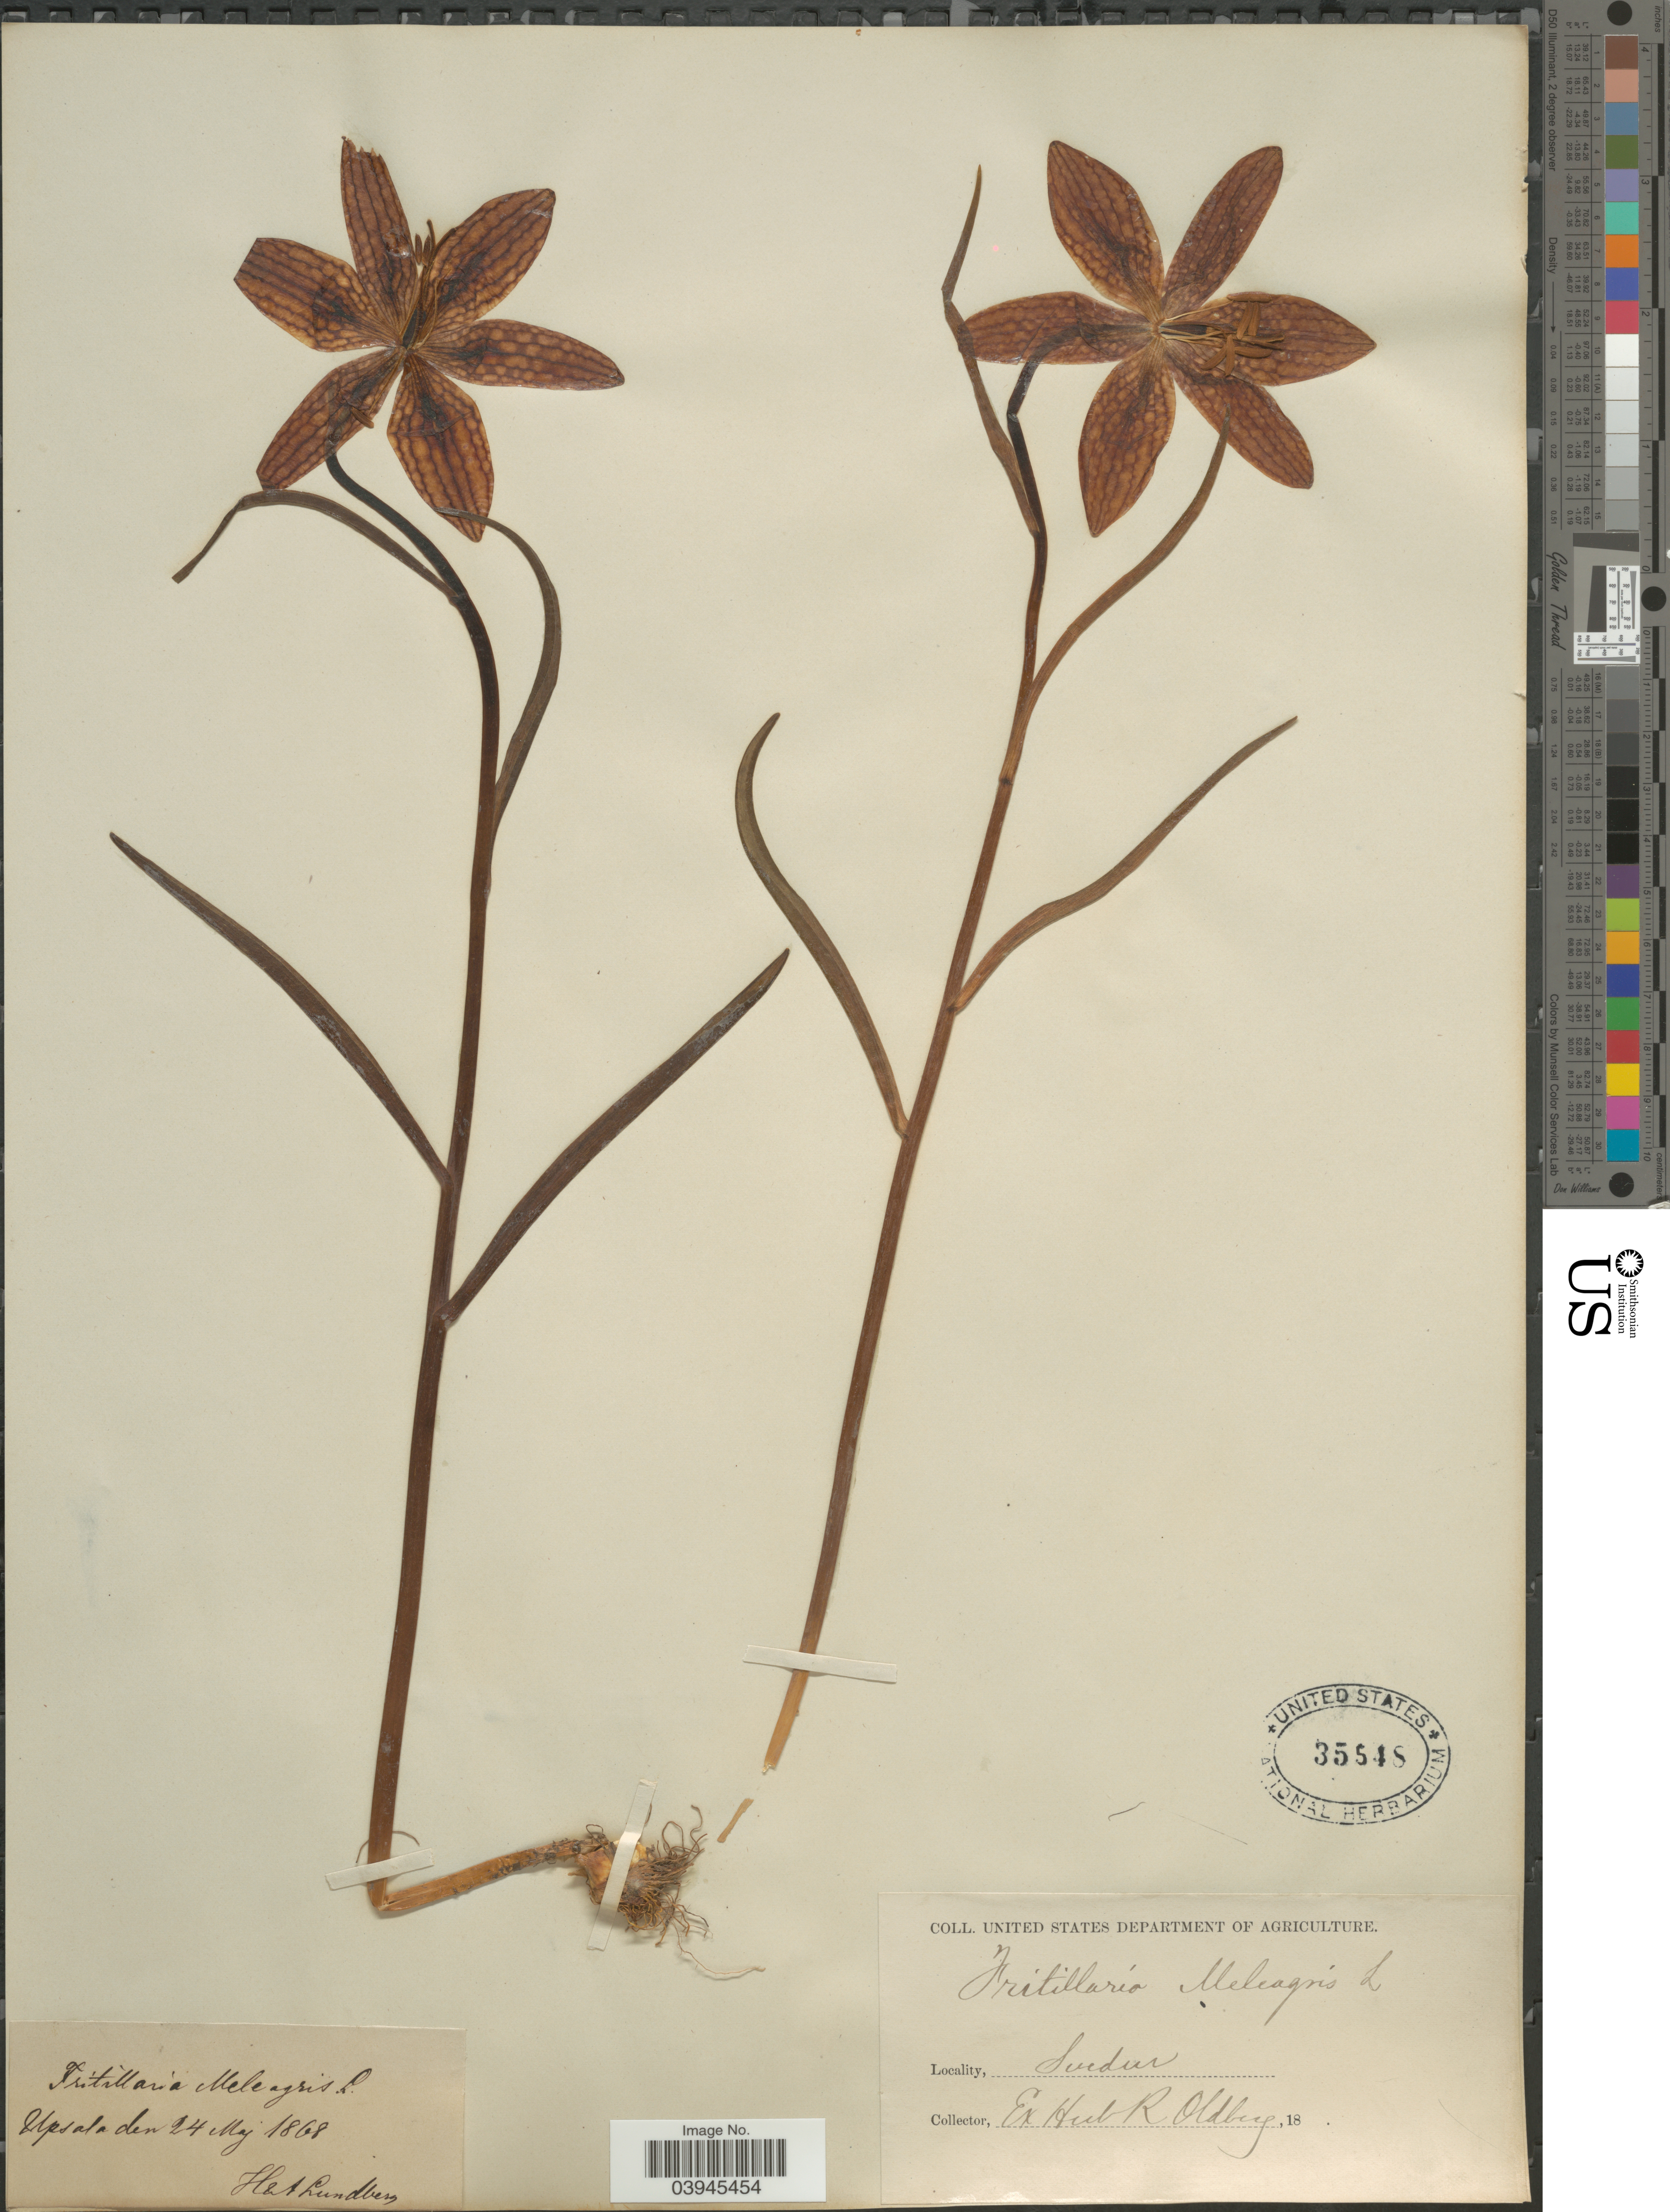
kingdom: Plantae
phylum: Tracheophyta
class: Liliopsida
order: Liliales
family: Liliaceae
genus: Fritillaria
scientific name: Fritillaria meleagris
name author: Lindl.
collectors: H. Lundberg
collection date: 1868-05-24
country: Sweden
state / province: Uppsala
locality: Upsala.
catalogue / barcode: US 35548